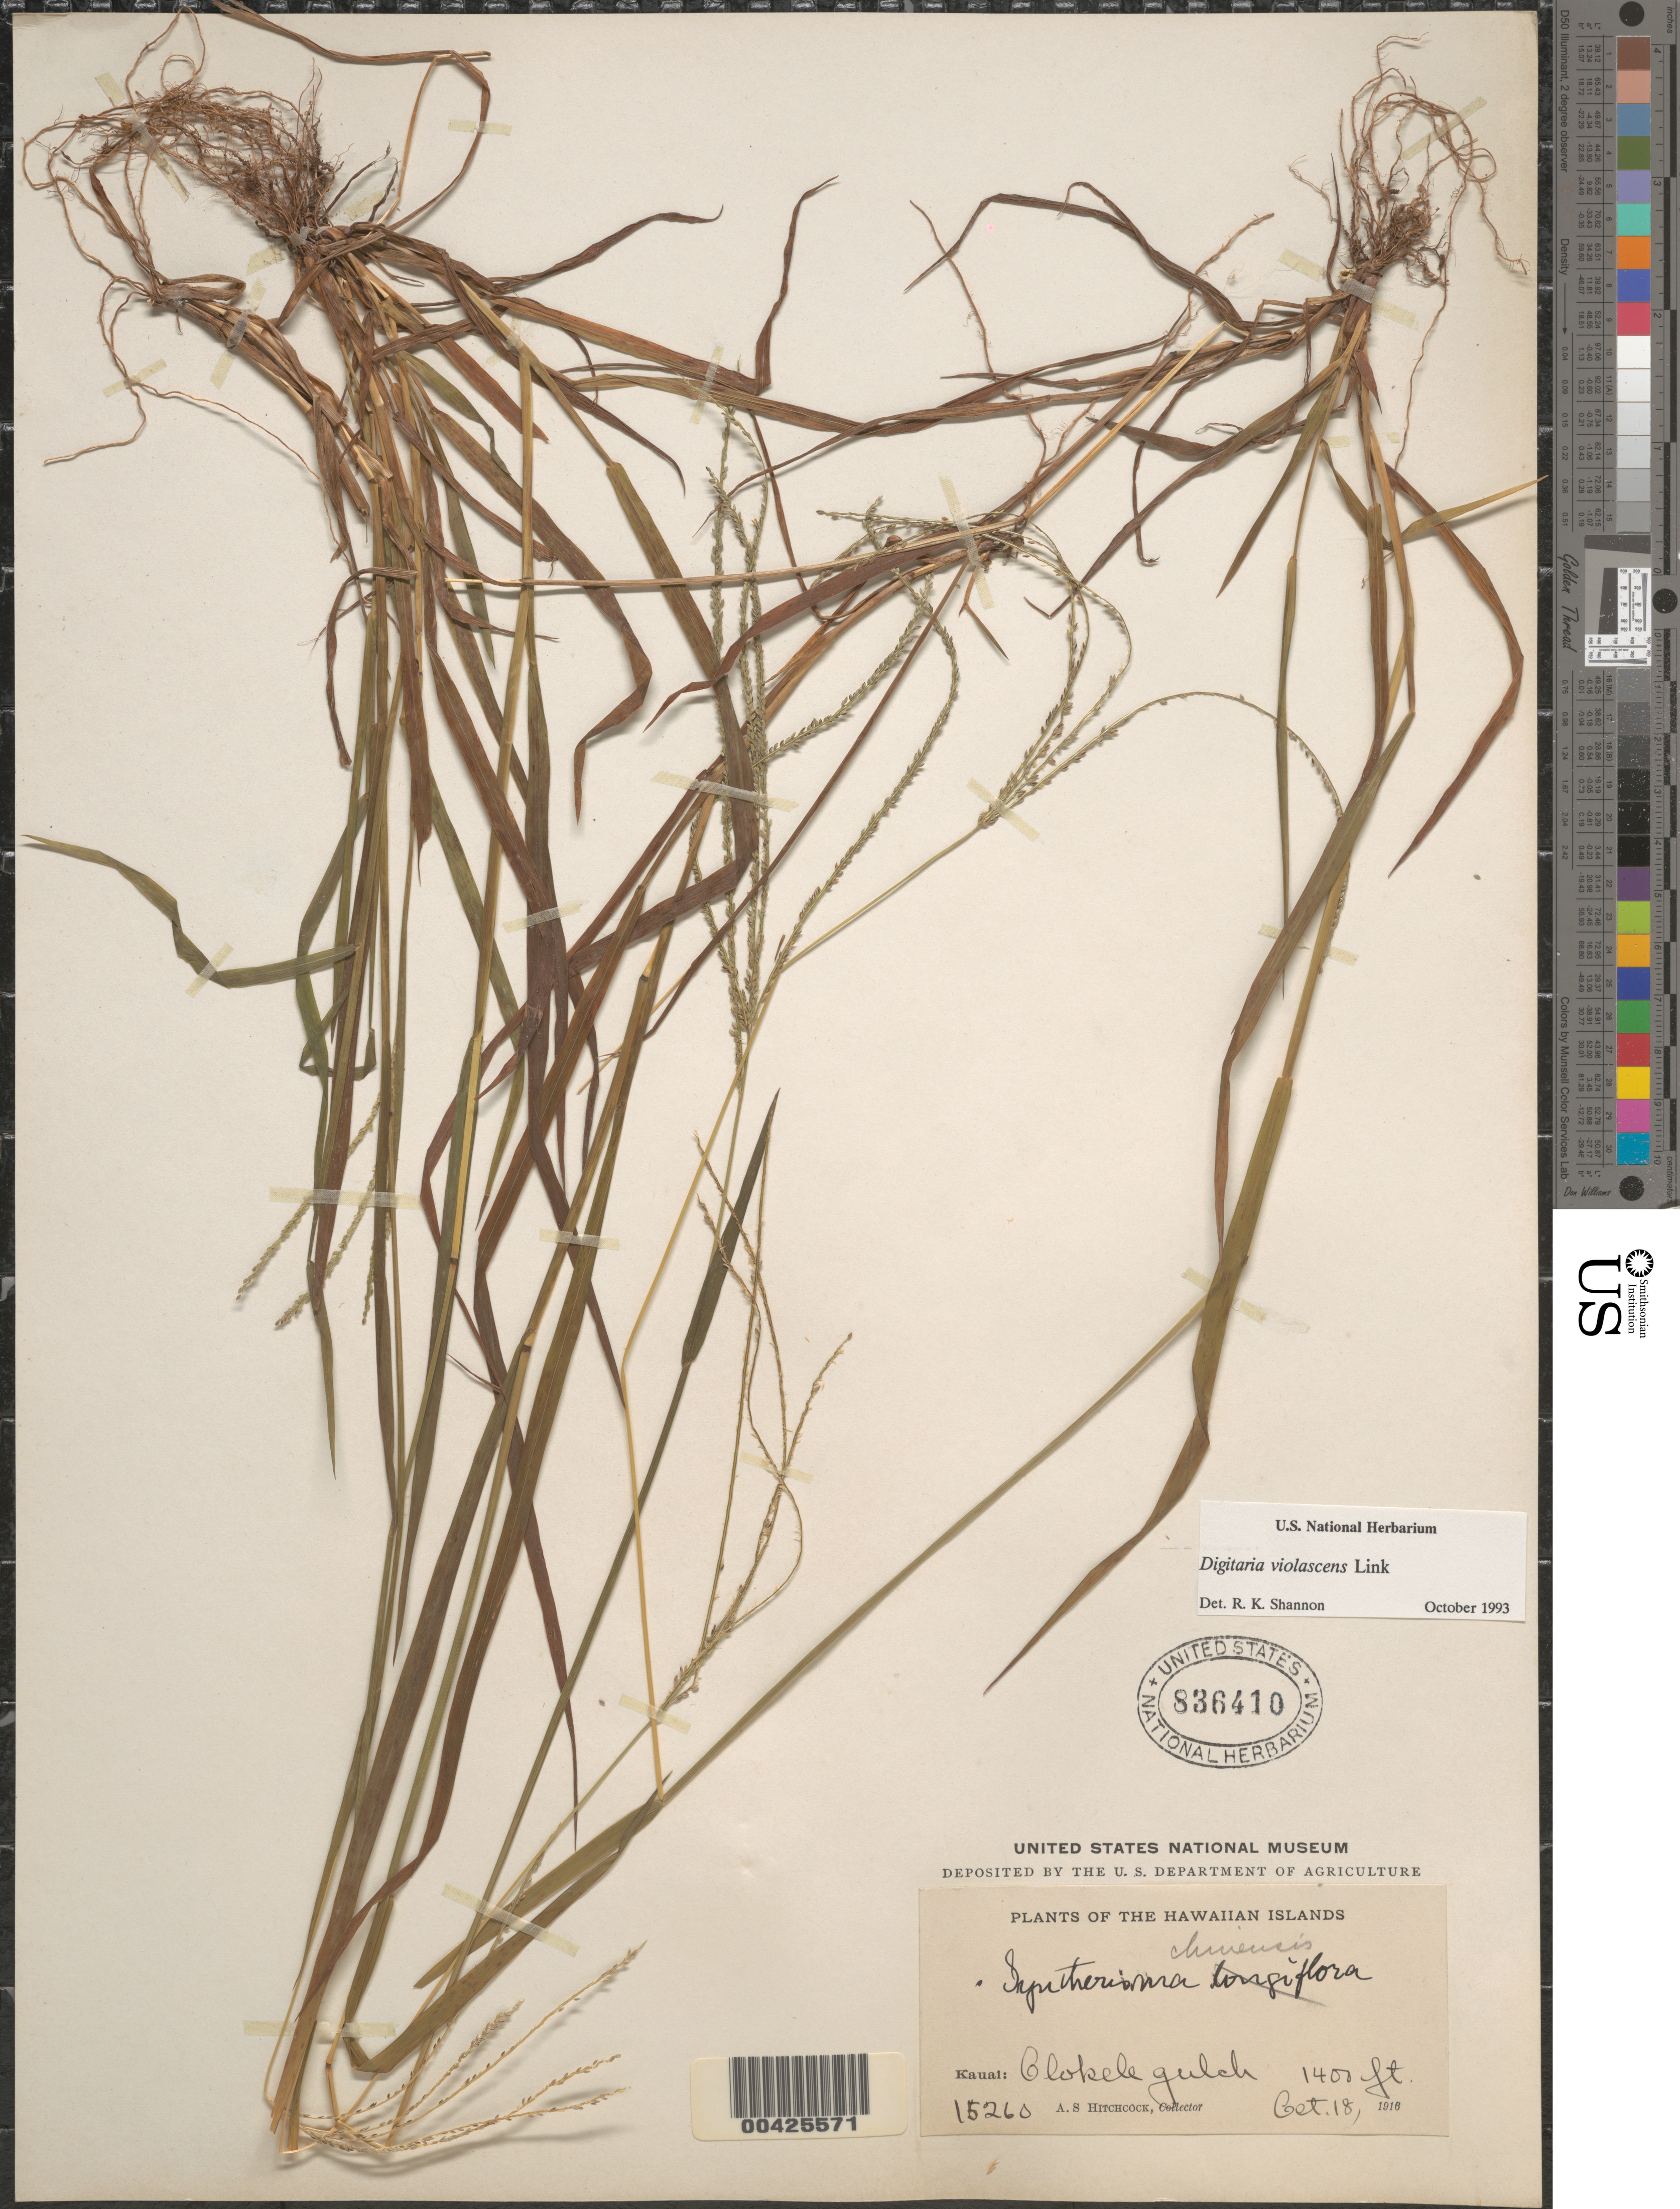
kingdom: Plantae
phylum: Tracheophyta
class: Liliopsida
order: Poales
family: Poaceae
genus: Digitaria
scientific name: Digitaria violascens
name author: Link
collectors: A. S. Hitchcock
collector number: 15260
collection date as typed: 18 Oct 1916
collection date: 1916-10-18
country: United States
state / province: Hawaii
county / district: Kauai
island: Kaua'i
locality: Olokela Gulch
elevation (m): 427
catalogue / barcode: US 836410